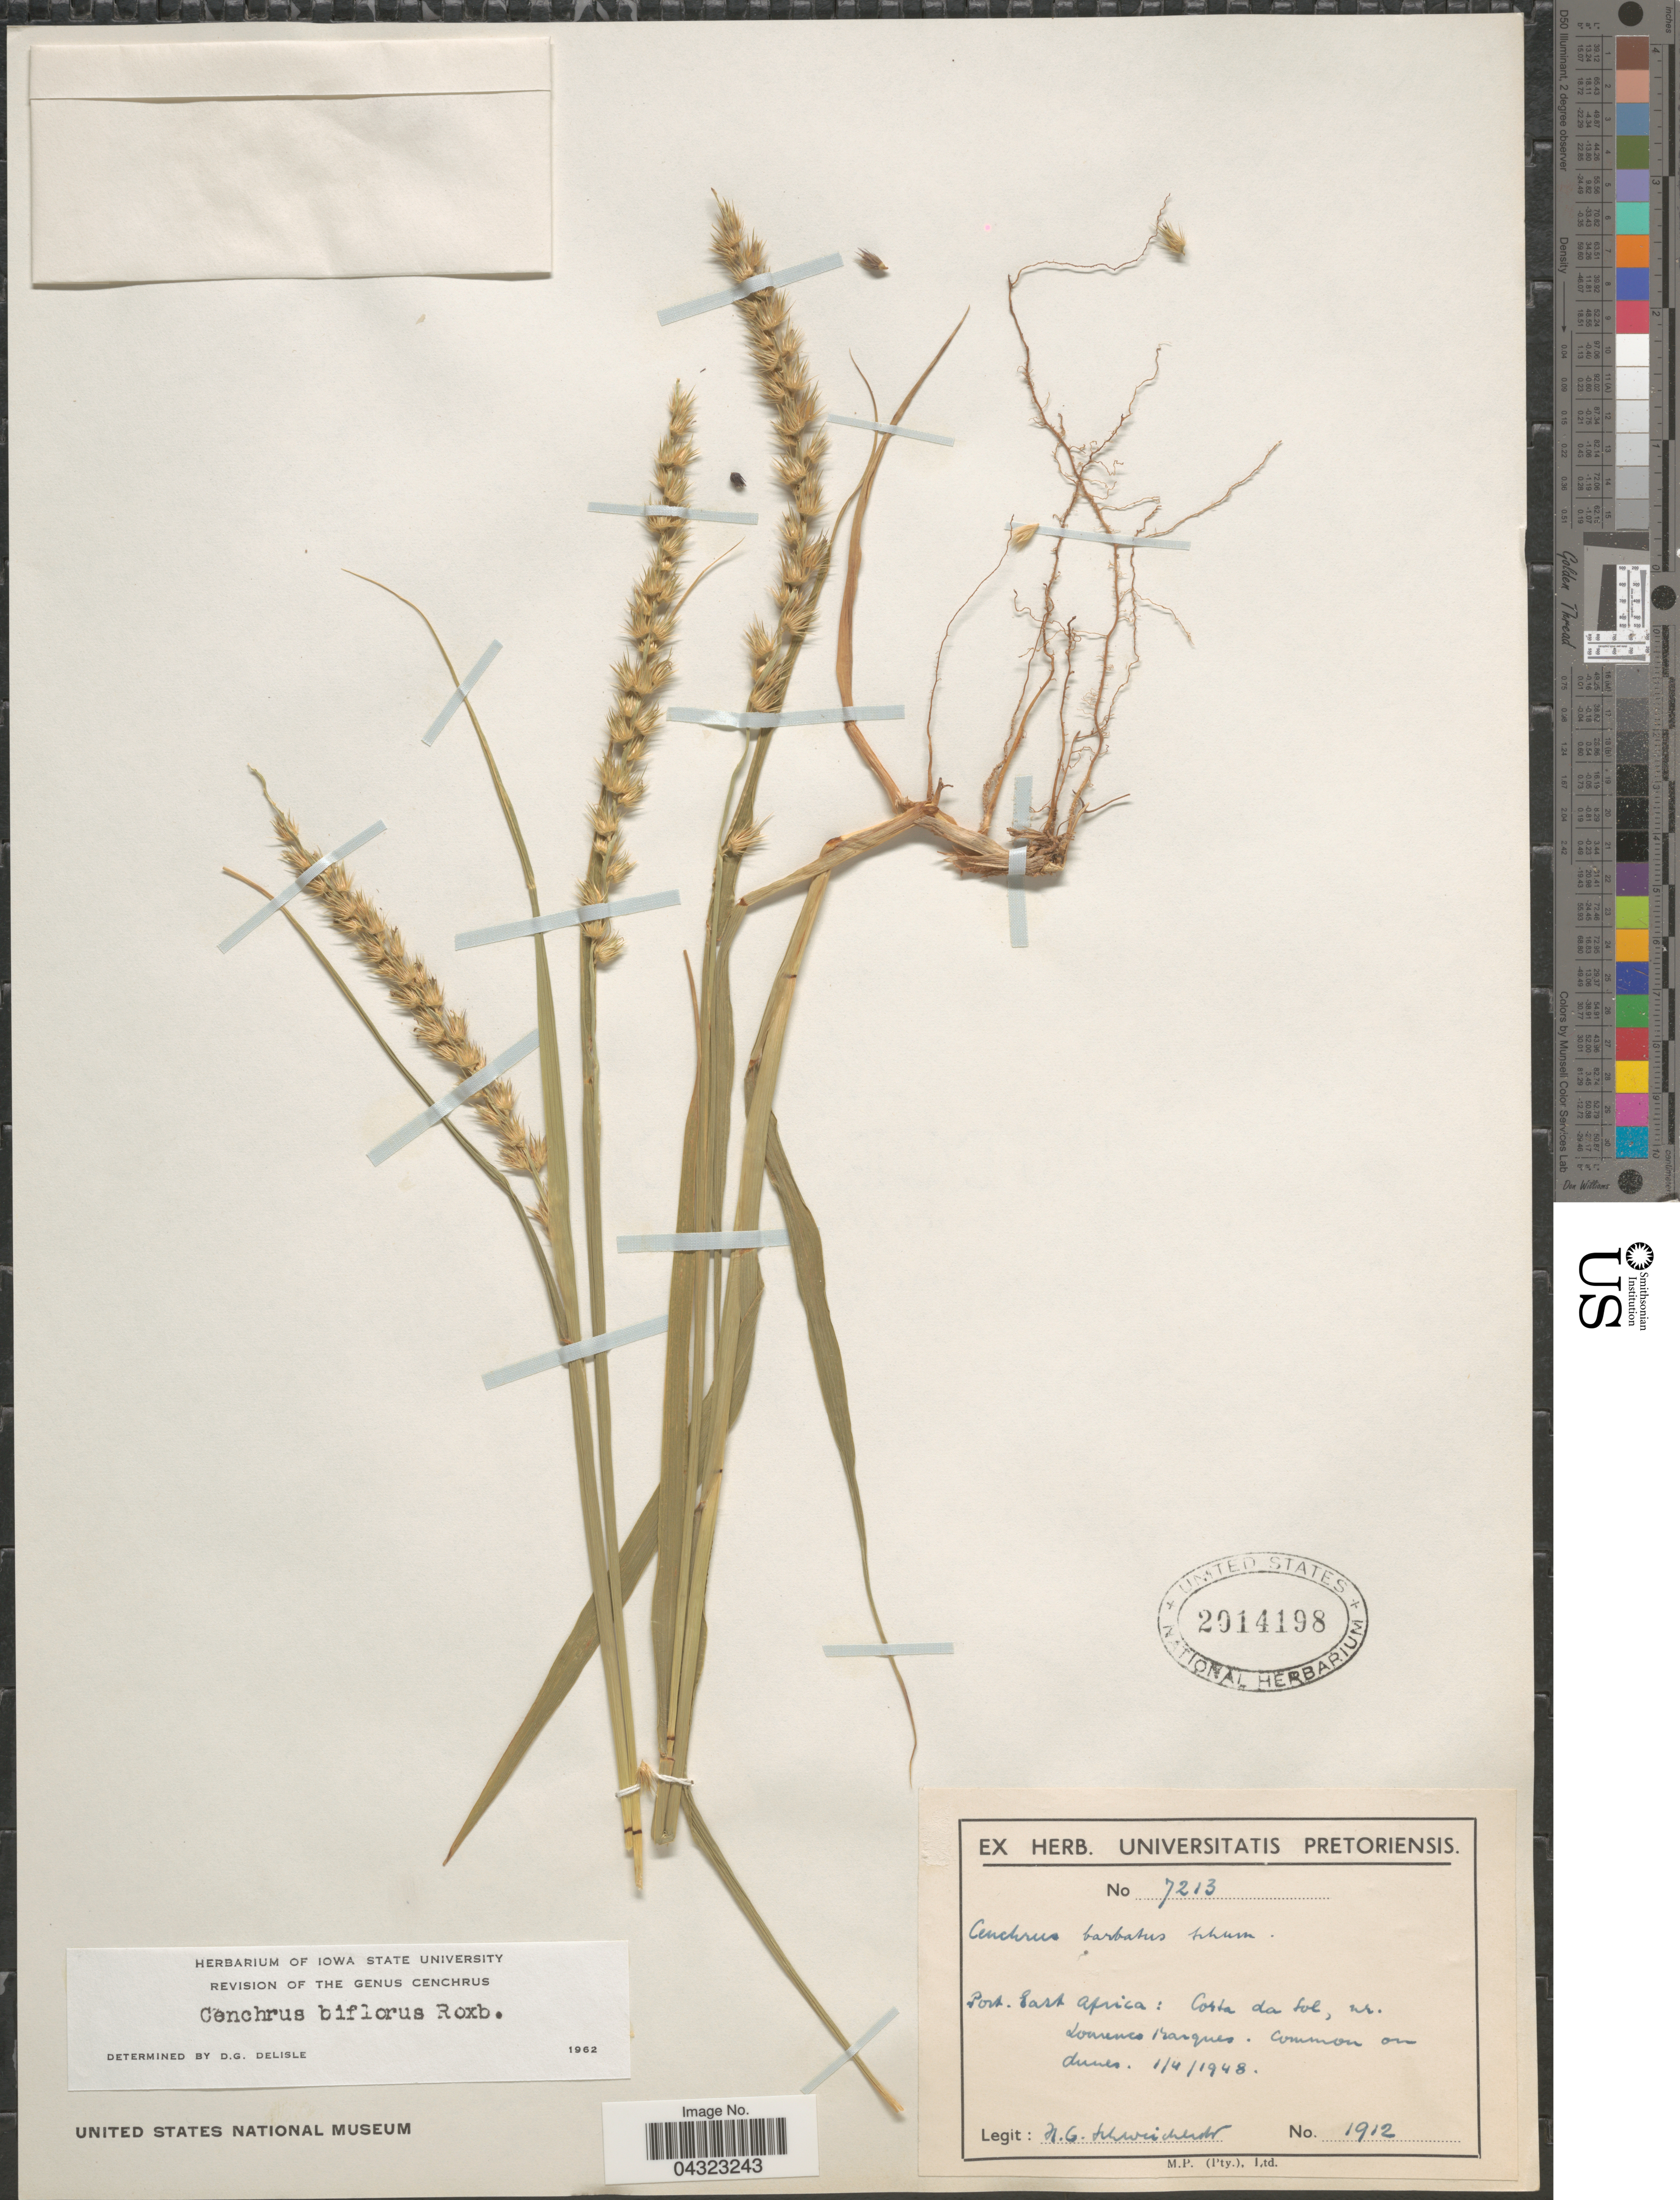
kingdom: Plantae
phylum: Tracheophyta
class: Liliopsida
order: Poales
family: Poaceae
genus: Cenchrus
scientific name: Cenchrus biflorus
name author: Roxb.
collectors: H. Schweickerdt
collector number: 1912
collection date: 1948-04-01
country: Mozambique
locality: Port. East Africa: Costa da Sol, nr. Lourenco Marques.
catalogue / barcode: US 2014198